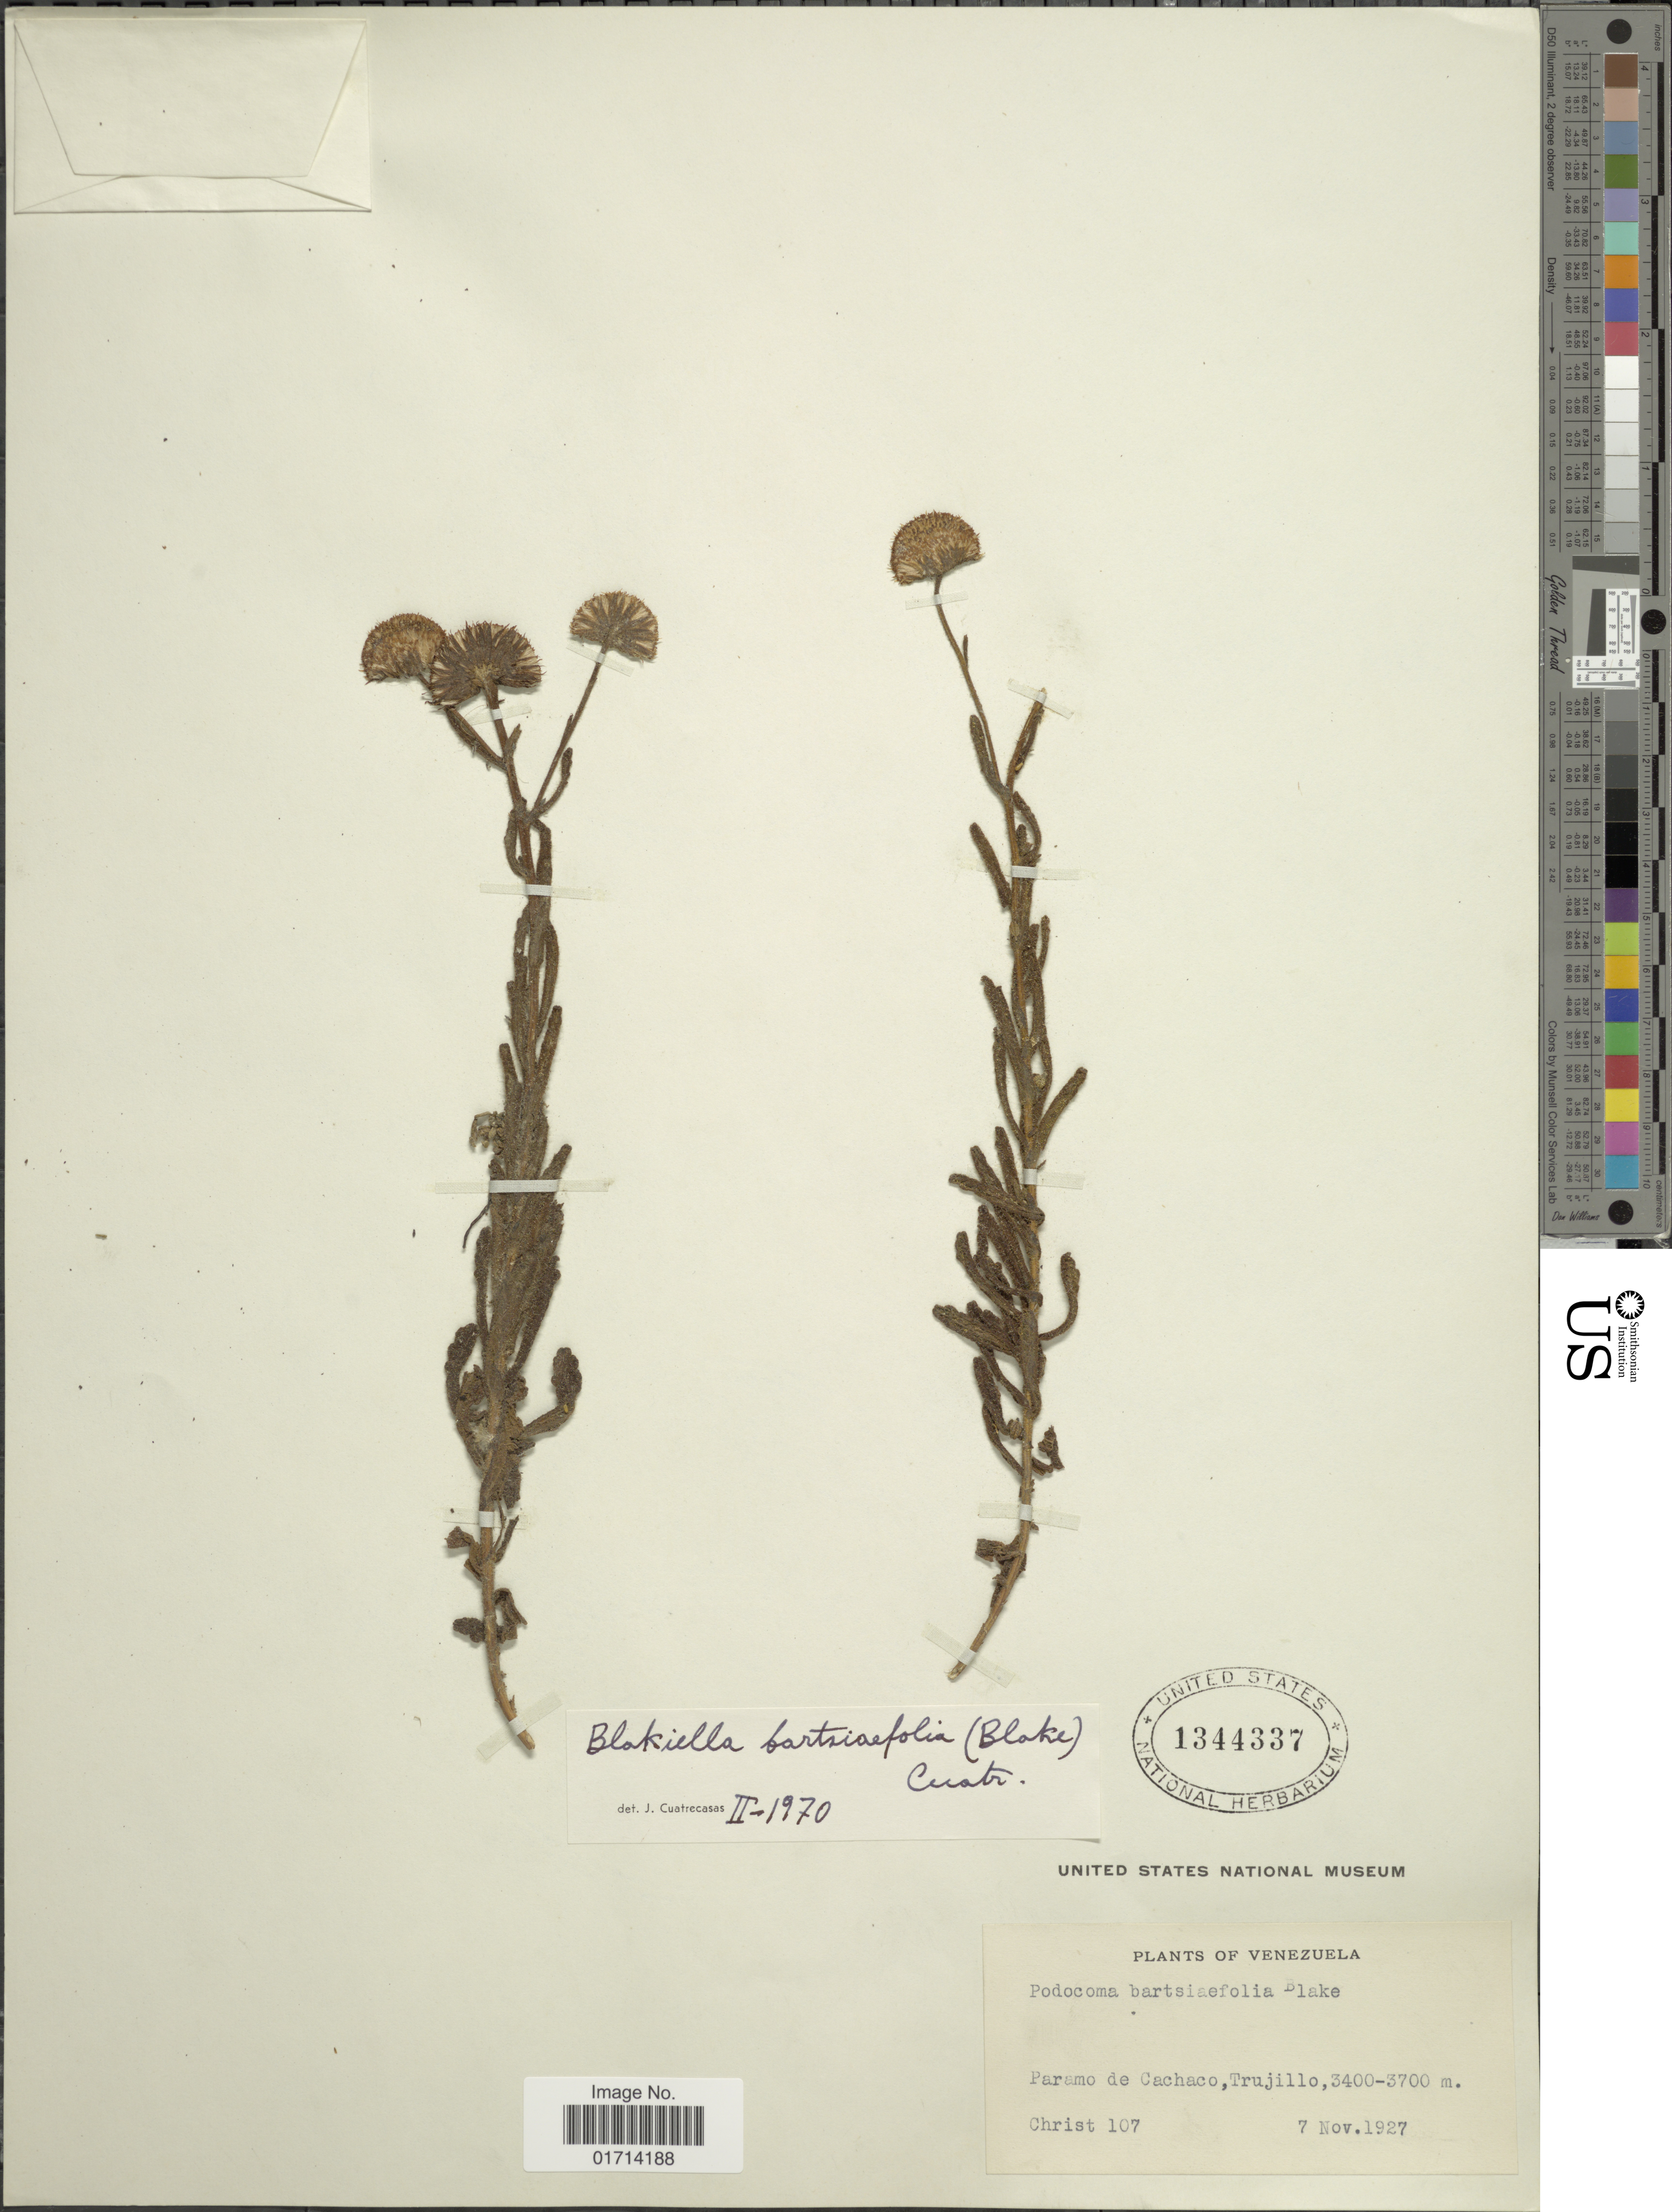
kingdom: Plantae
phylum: Tracheophyta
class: Magnoliopsida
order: Asterales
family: Asteraceae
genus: Blakiella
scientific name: Blakiella bartsiifolia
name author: (S.F. Blake) Cuatrec.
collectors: Christ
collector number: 107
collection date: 1927-11-07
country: Venezuela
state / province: Trujillo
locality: Paramo de Cachaco, Trujillo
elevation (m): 3400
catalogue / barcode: US 1344337